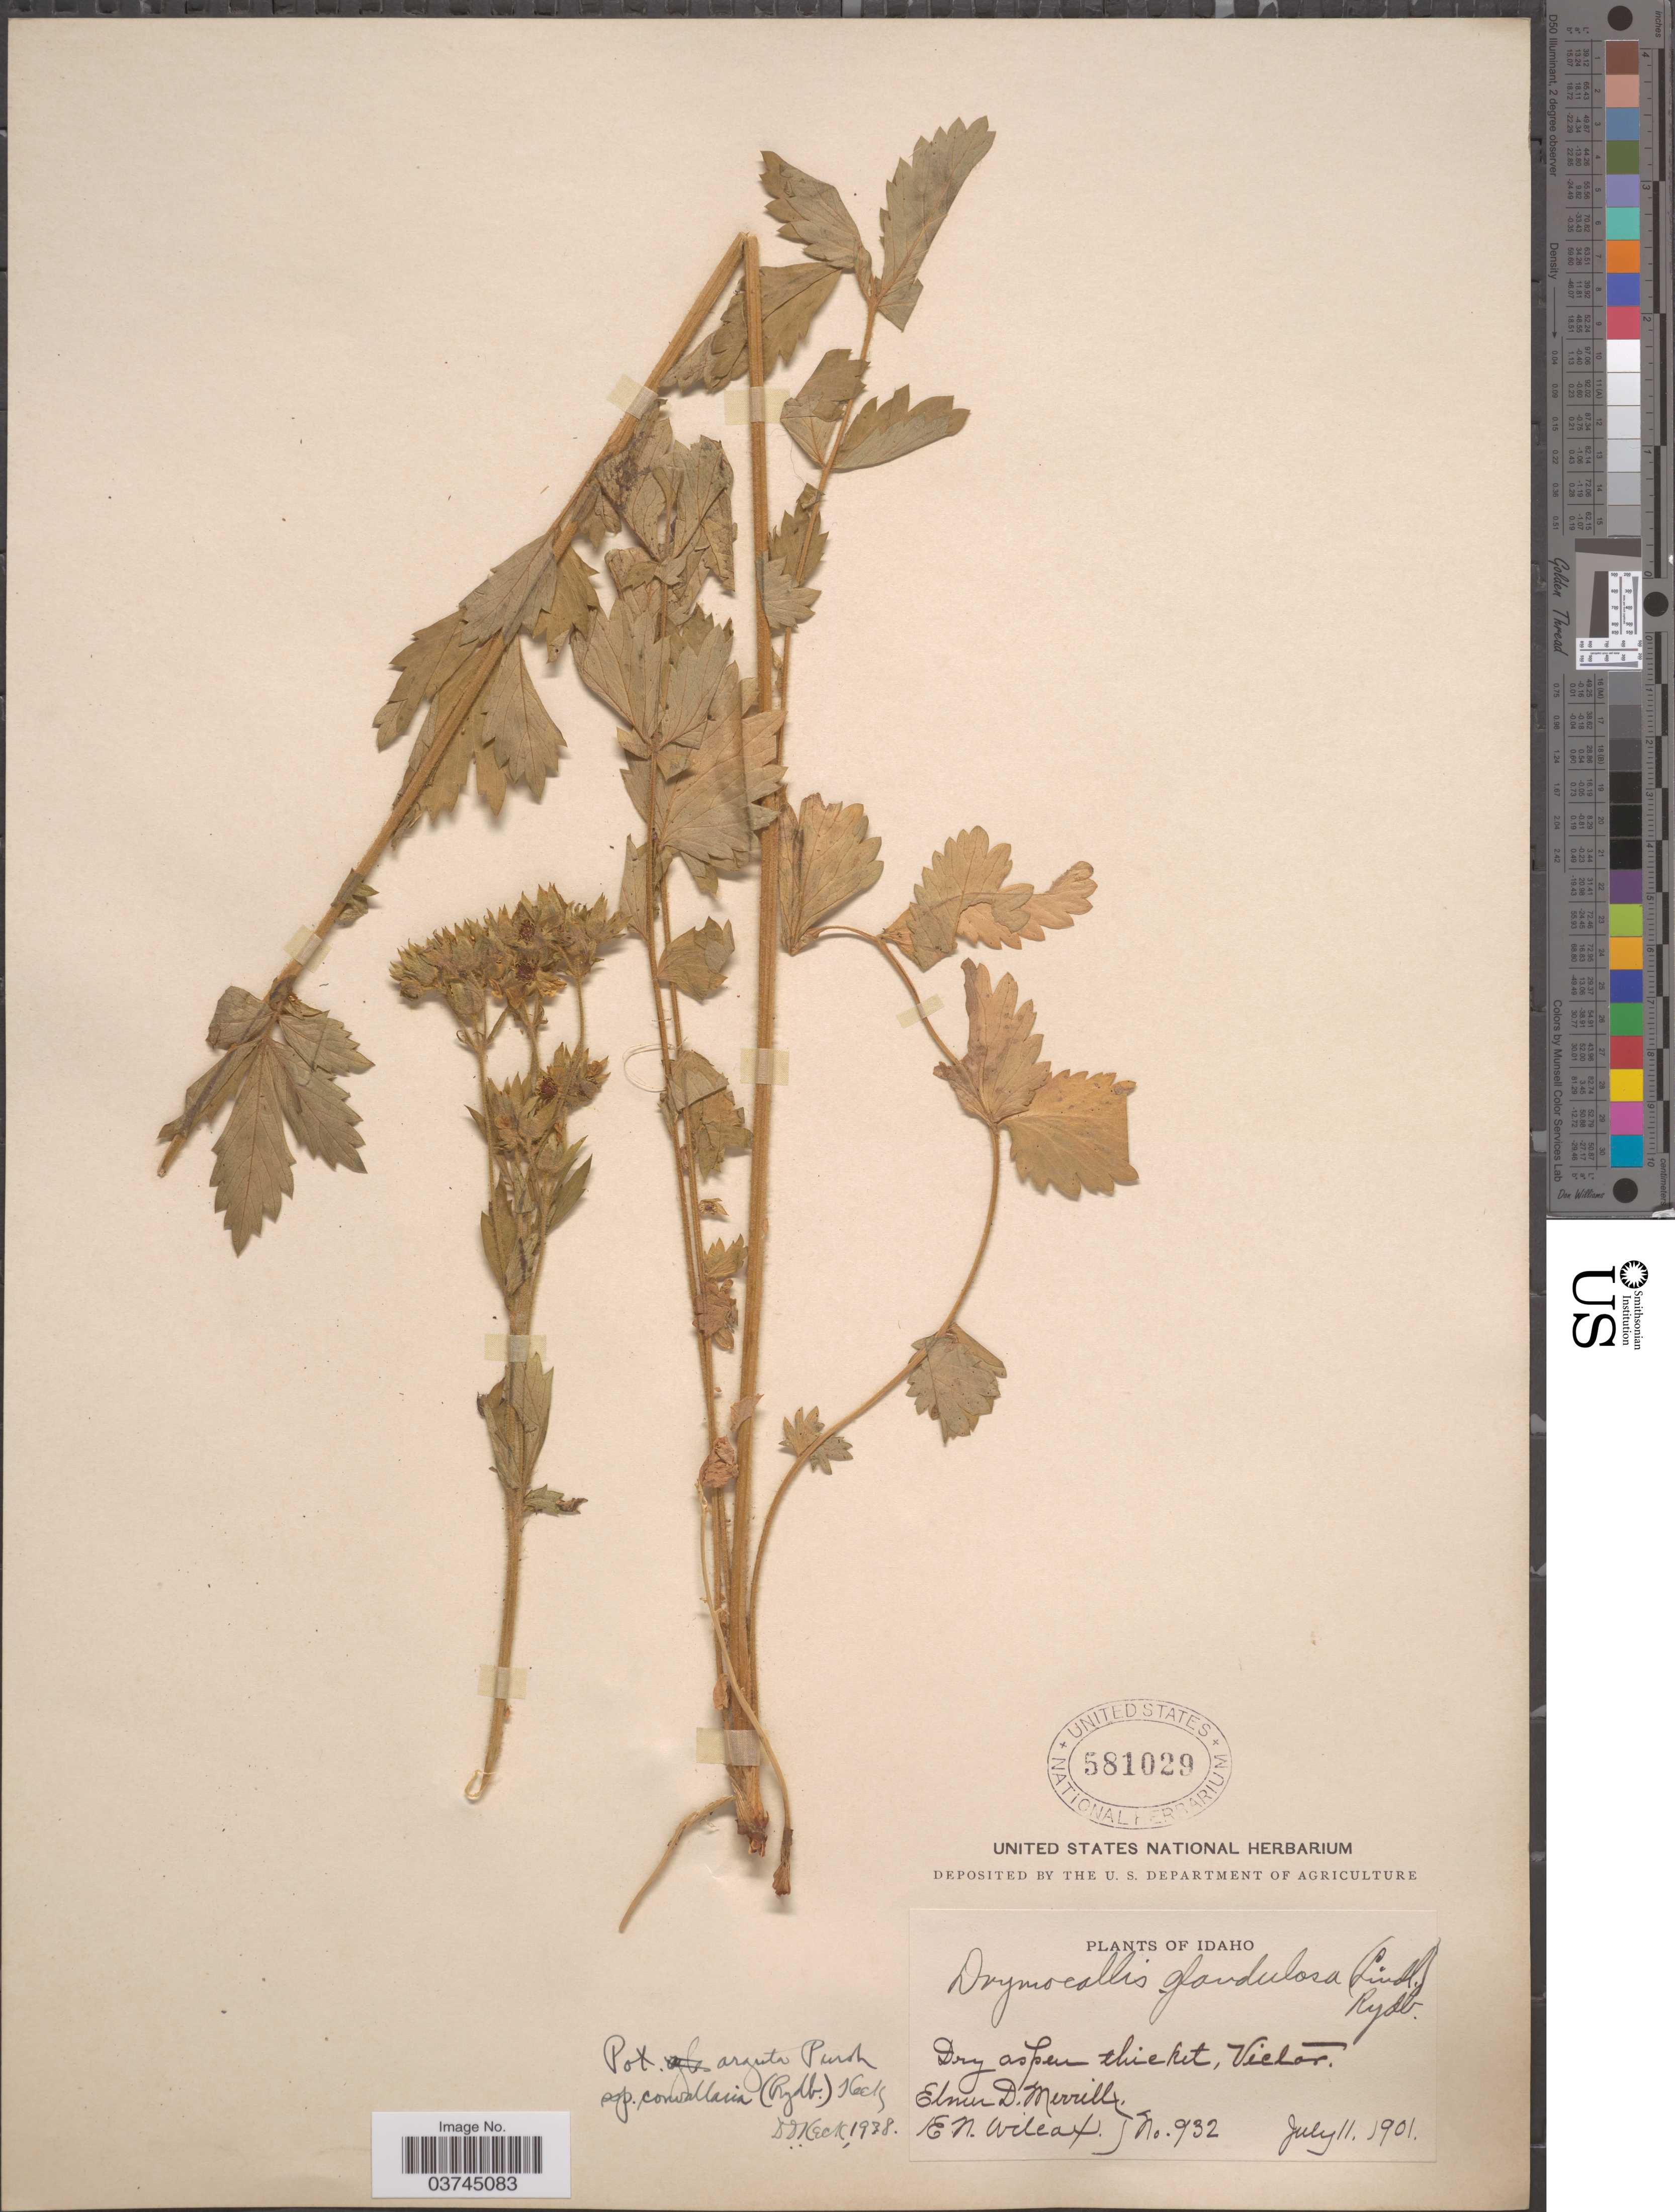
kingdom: Plantae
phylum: Tracheophyta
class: Magnoliopsida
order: Rosales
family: Rosaceae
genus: Drymocallis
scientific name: Drymocallis convallaria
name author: (Rydb.) Rydb.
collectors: E. D. Merrill & E. Wilcox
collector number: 932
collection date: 1901-07-11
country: United States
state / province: Idaho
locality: Victor.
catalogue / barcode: US 581029